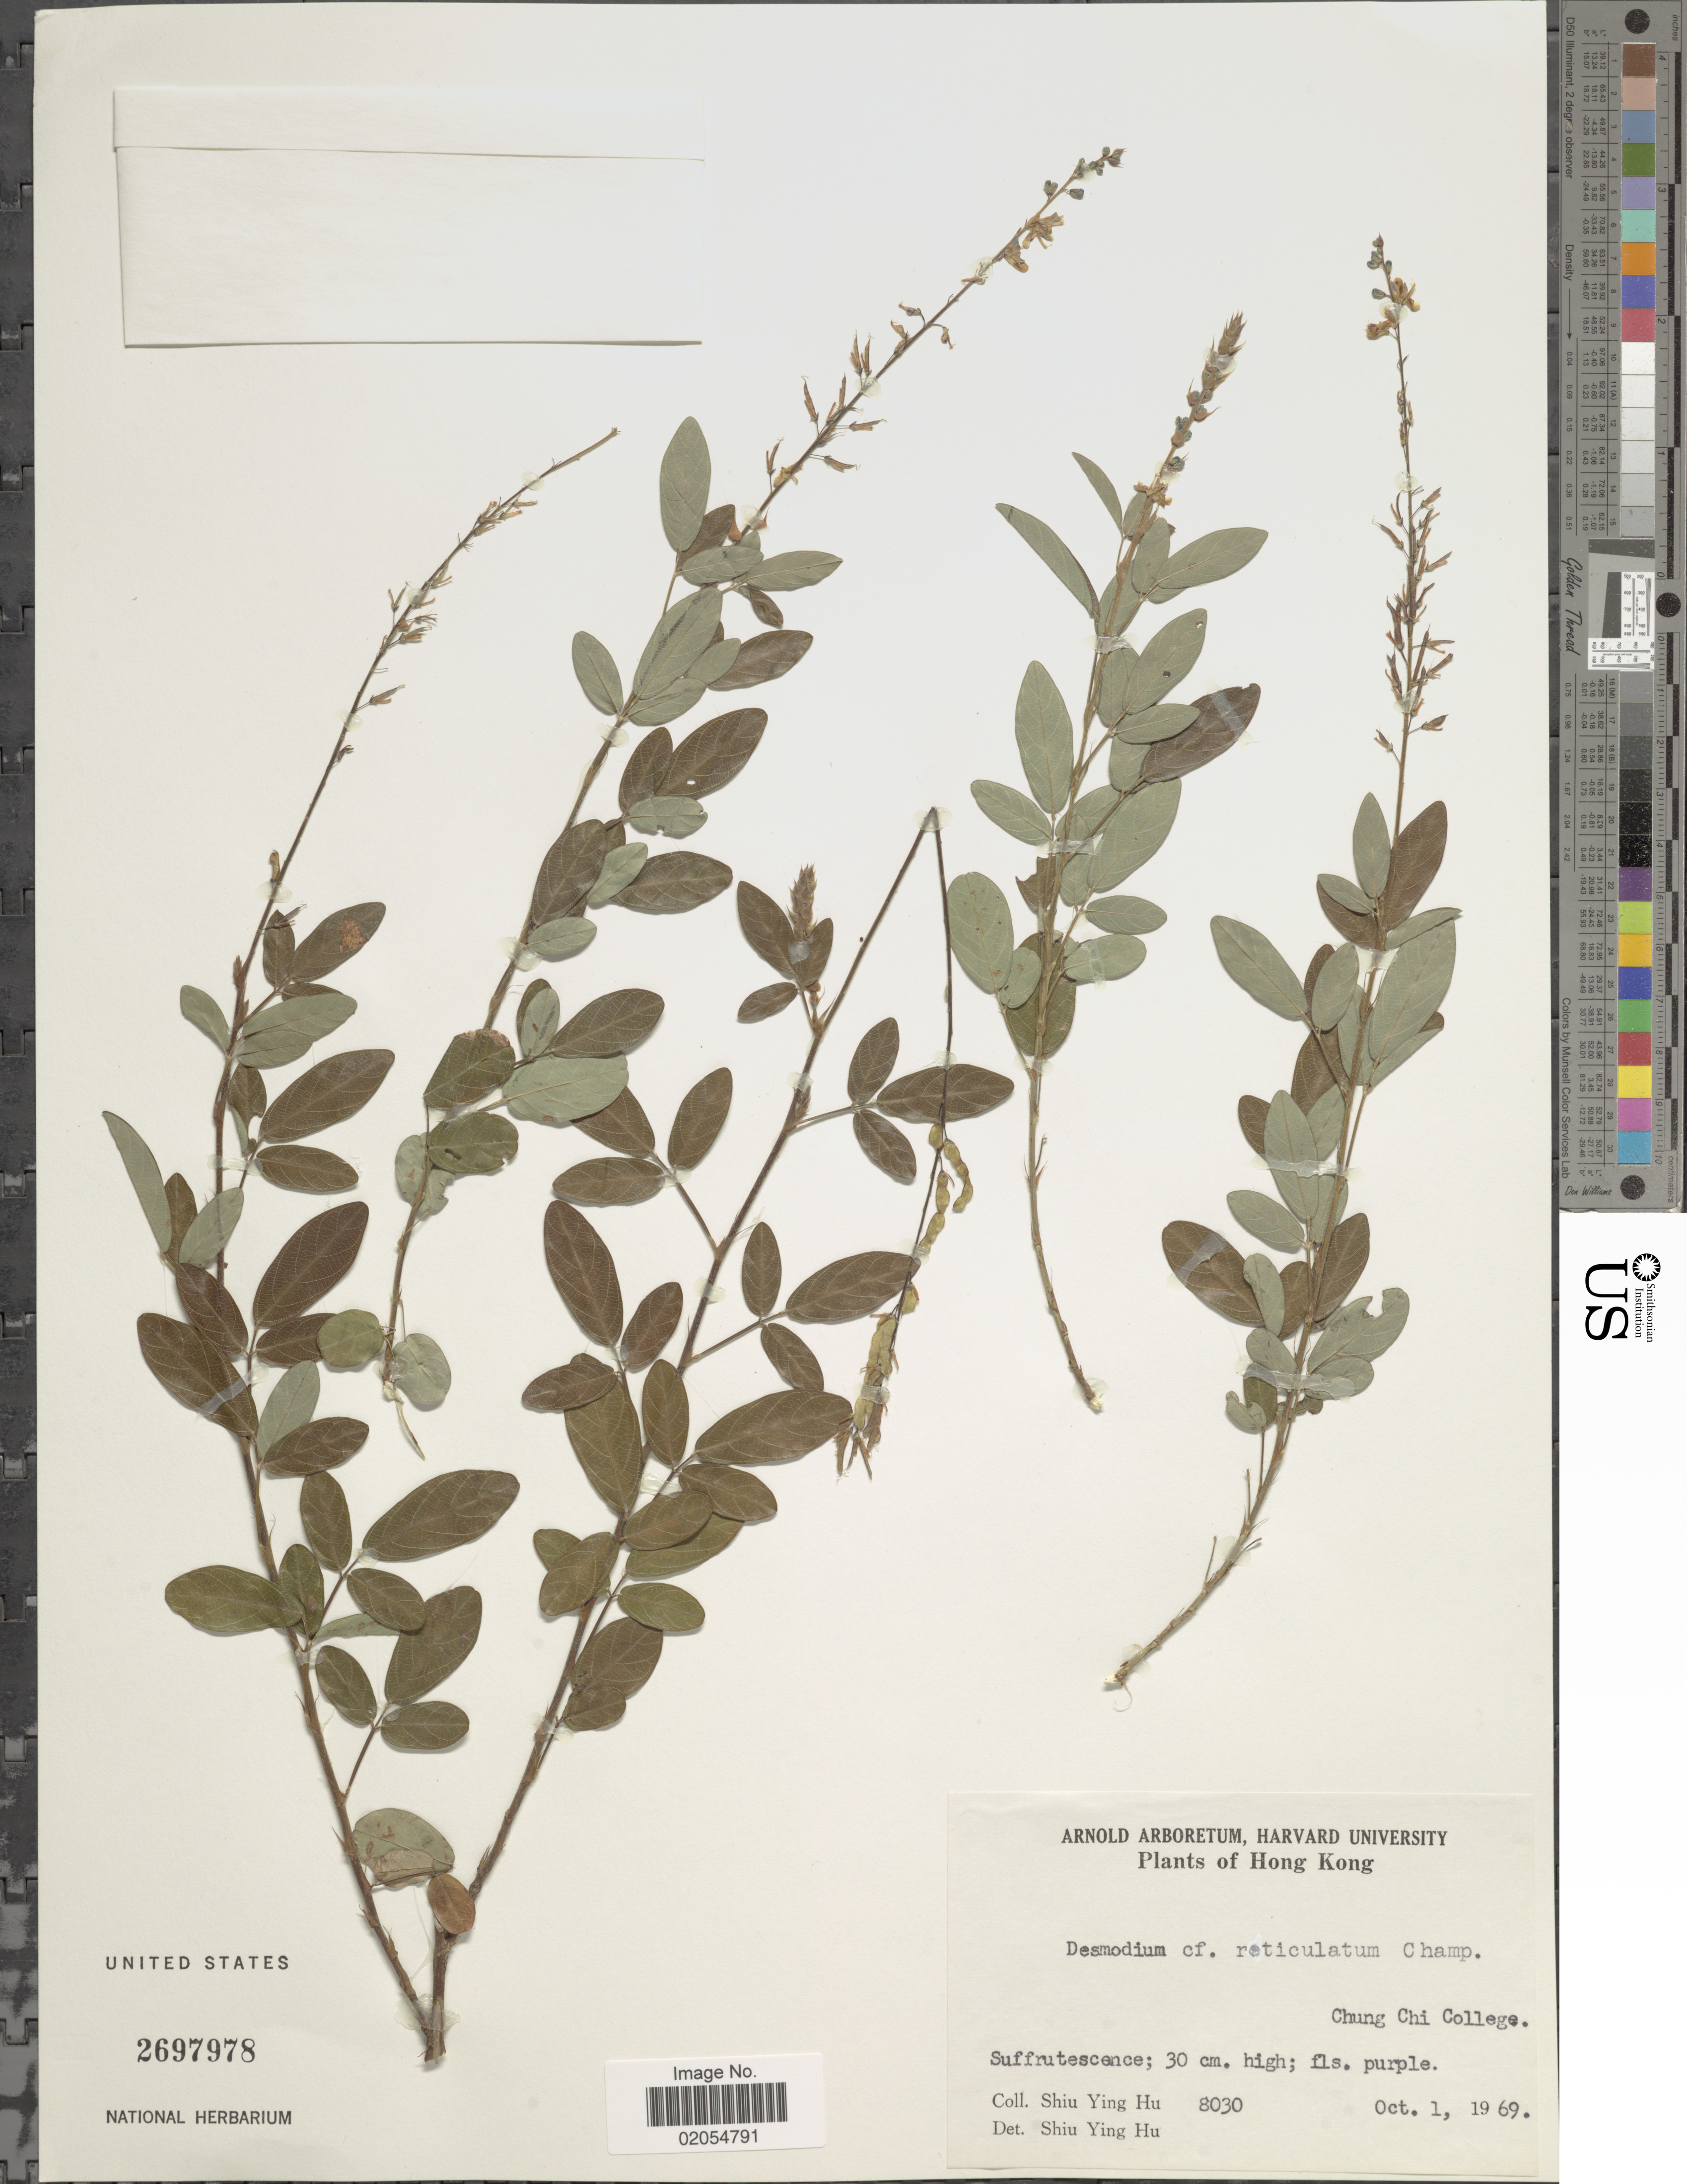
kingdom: Plantae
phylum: Tracheophyta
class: Magnoliopsida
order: Fabales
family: Fabaceae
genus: Grona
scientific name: Grona reticulata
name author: (Champ. ex Benth.) H. Ohashi & K. Ohashi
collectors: S. Y. Hu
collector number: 8030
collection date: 1969-10-01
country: China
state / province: Hong Kong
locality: Chun Chi College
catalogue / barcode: US 2697978